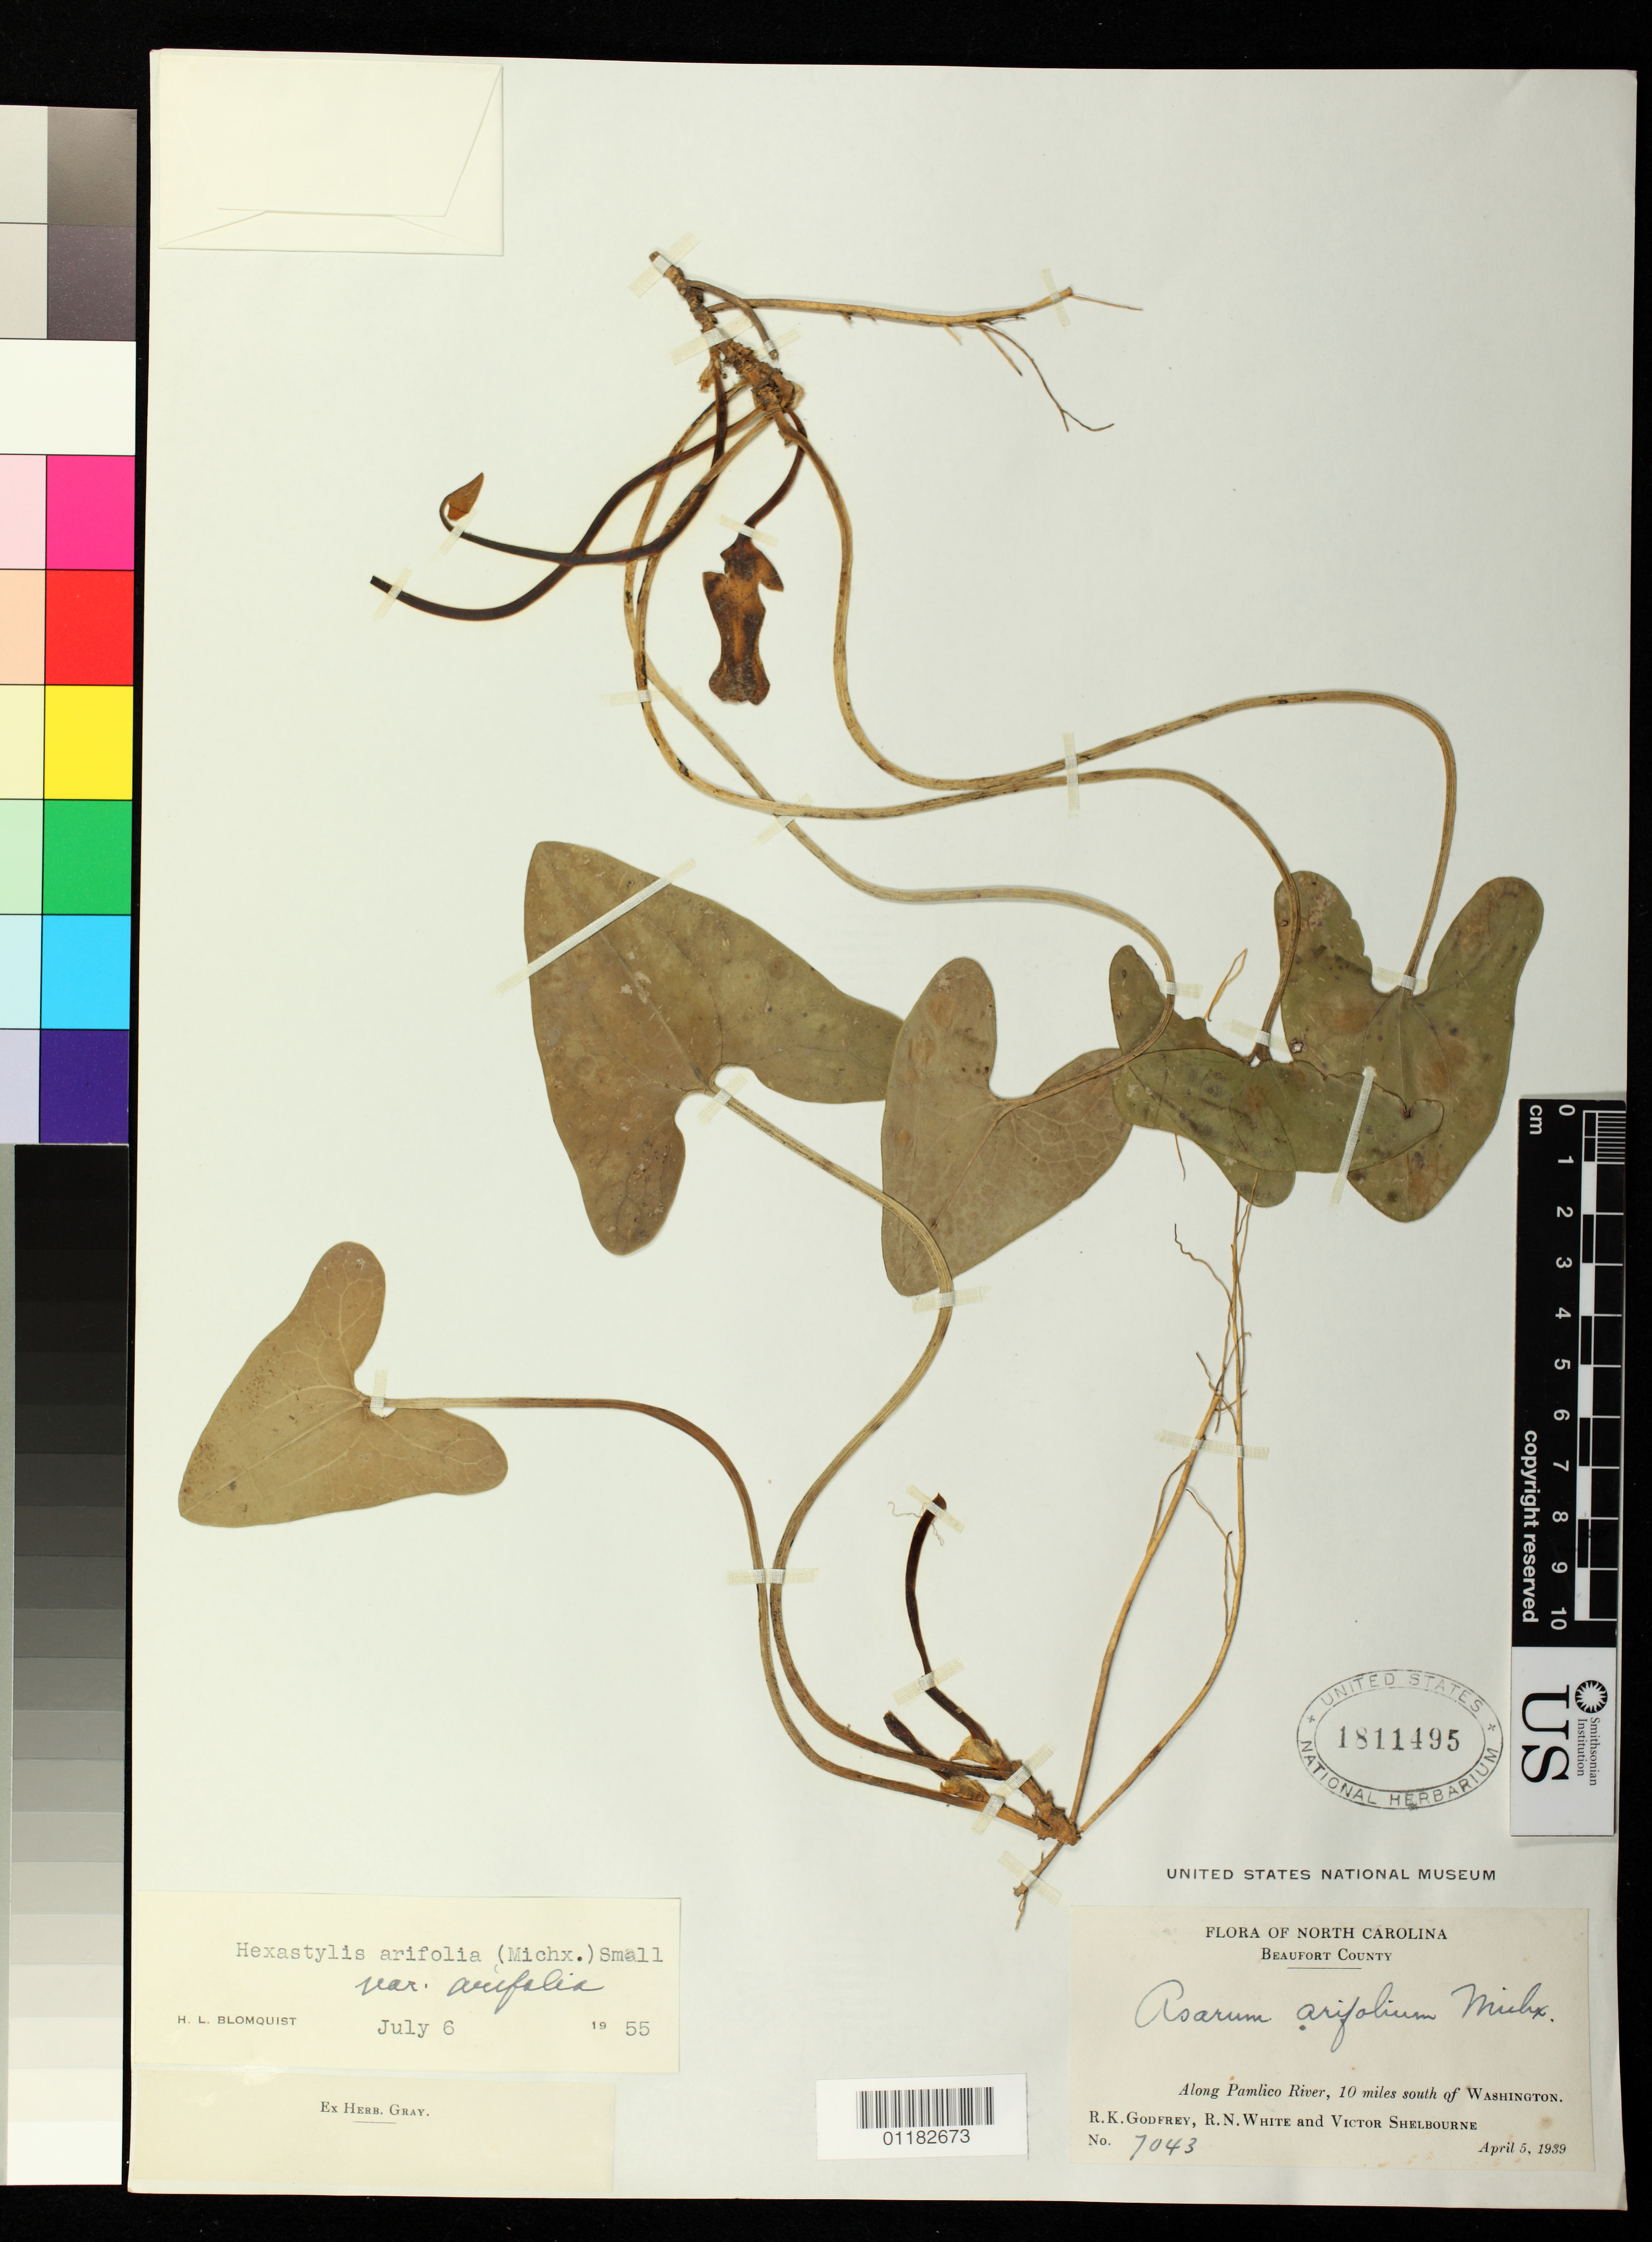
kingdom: Plantae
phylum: Tracheophyta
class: Magnoliopsida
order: Piperales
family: Aristolochiaceae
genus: Hexastylis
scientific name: Hexastylis arifolia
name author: (Michx.) Small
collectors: R. K. Godfrey, R. N. White & V. Shelbourne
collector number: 7043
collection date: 1939-04-05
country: United States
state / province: North Carolina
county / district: Beaufort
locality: Along Pamlico River, 10 miles south of Washington, Beaufort County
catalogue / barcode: US 1811495